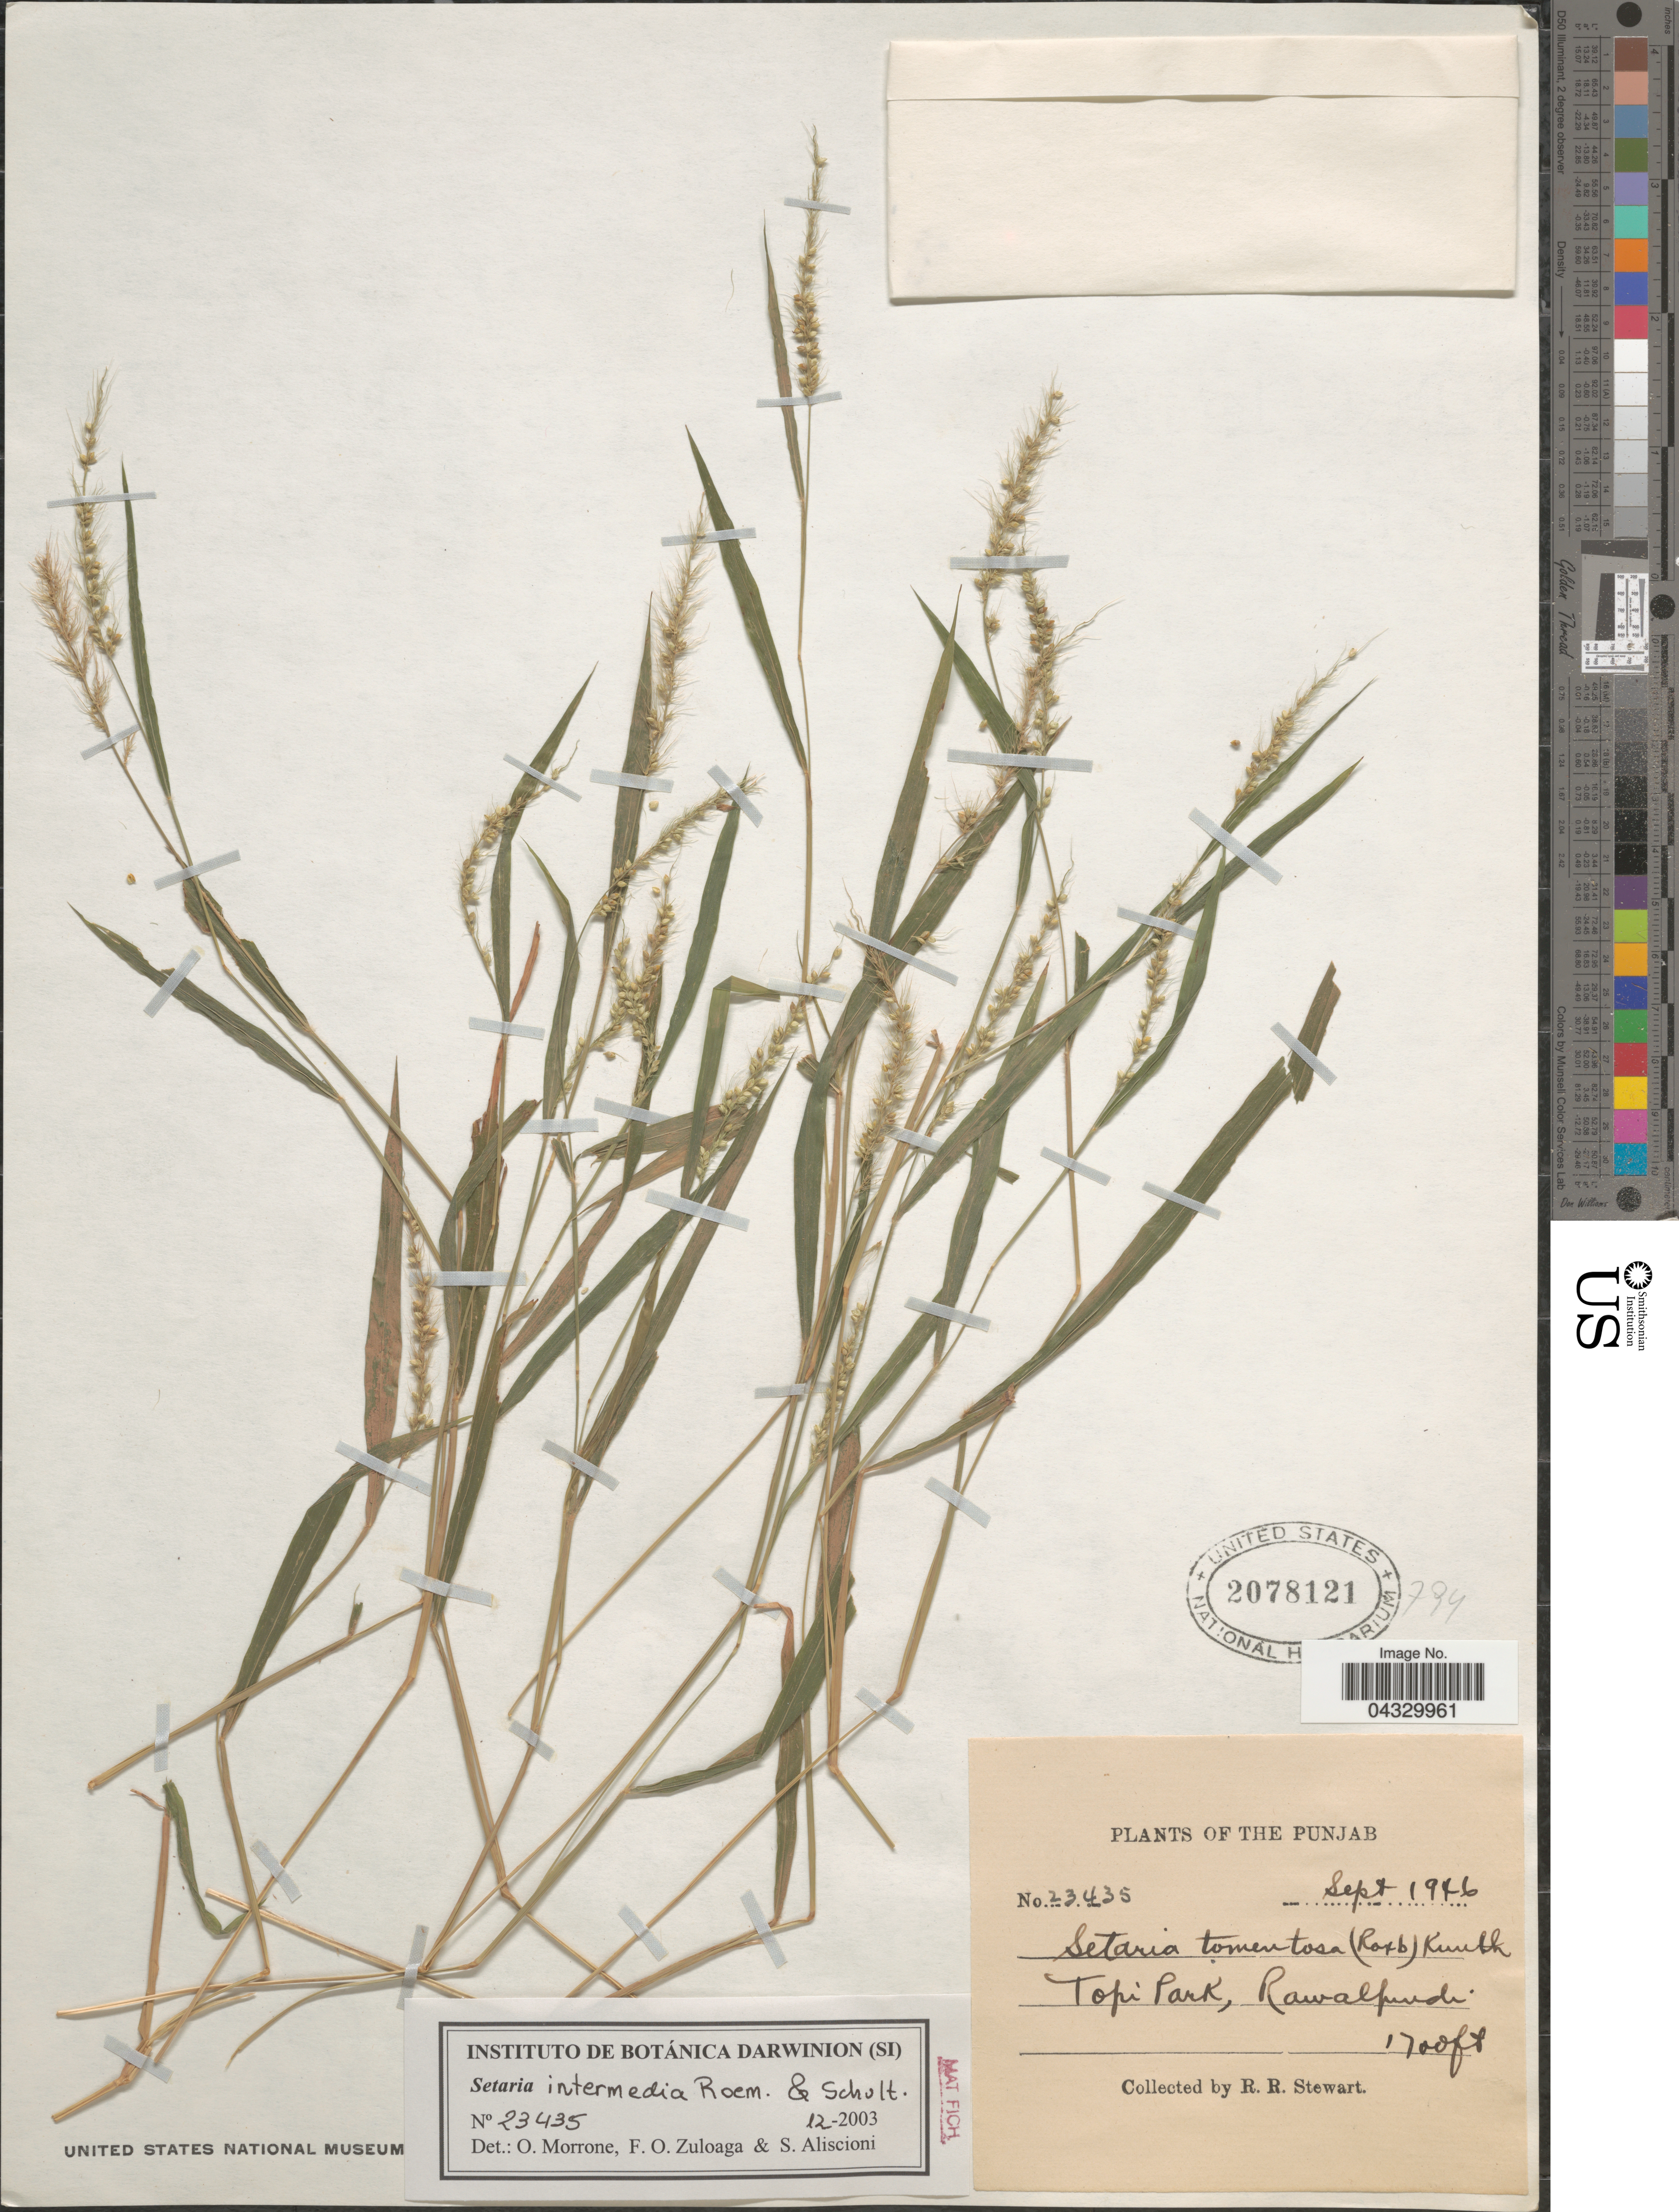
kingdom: Plantae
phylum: Tracheophyta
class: Liliopsida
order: Poales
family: Poaceae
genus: Setaria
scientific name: Setaria intermedia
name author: Roem. & Schult.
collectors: R. Stewart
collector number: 23435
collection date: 1946-09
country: Pakistan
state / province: Punjab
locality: Topi Park, Rawalpindi.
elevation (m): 518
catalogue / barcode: US 2078121